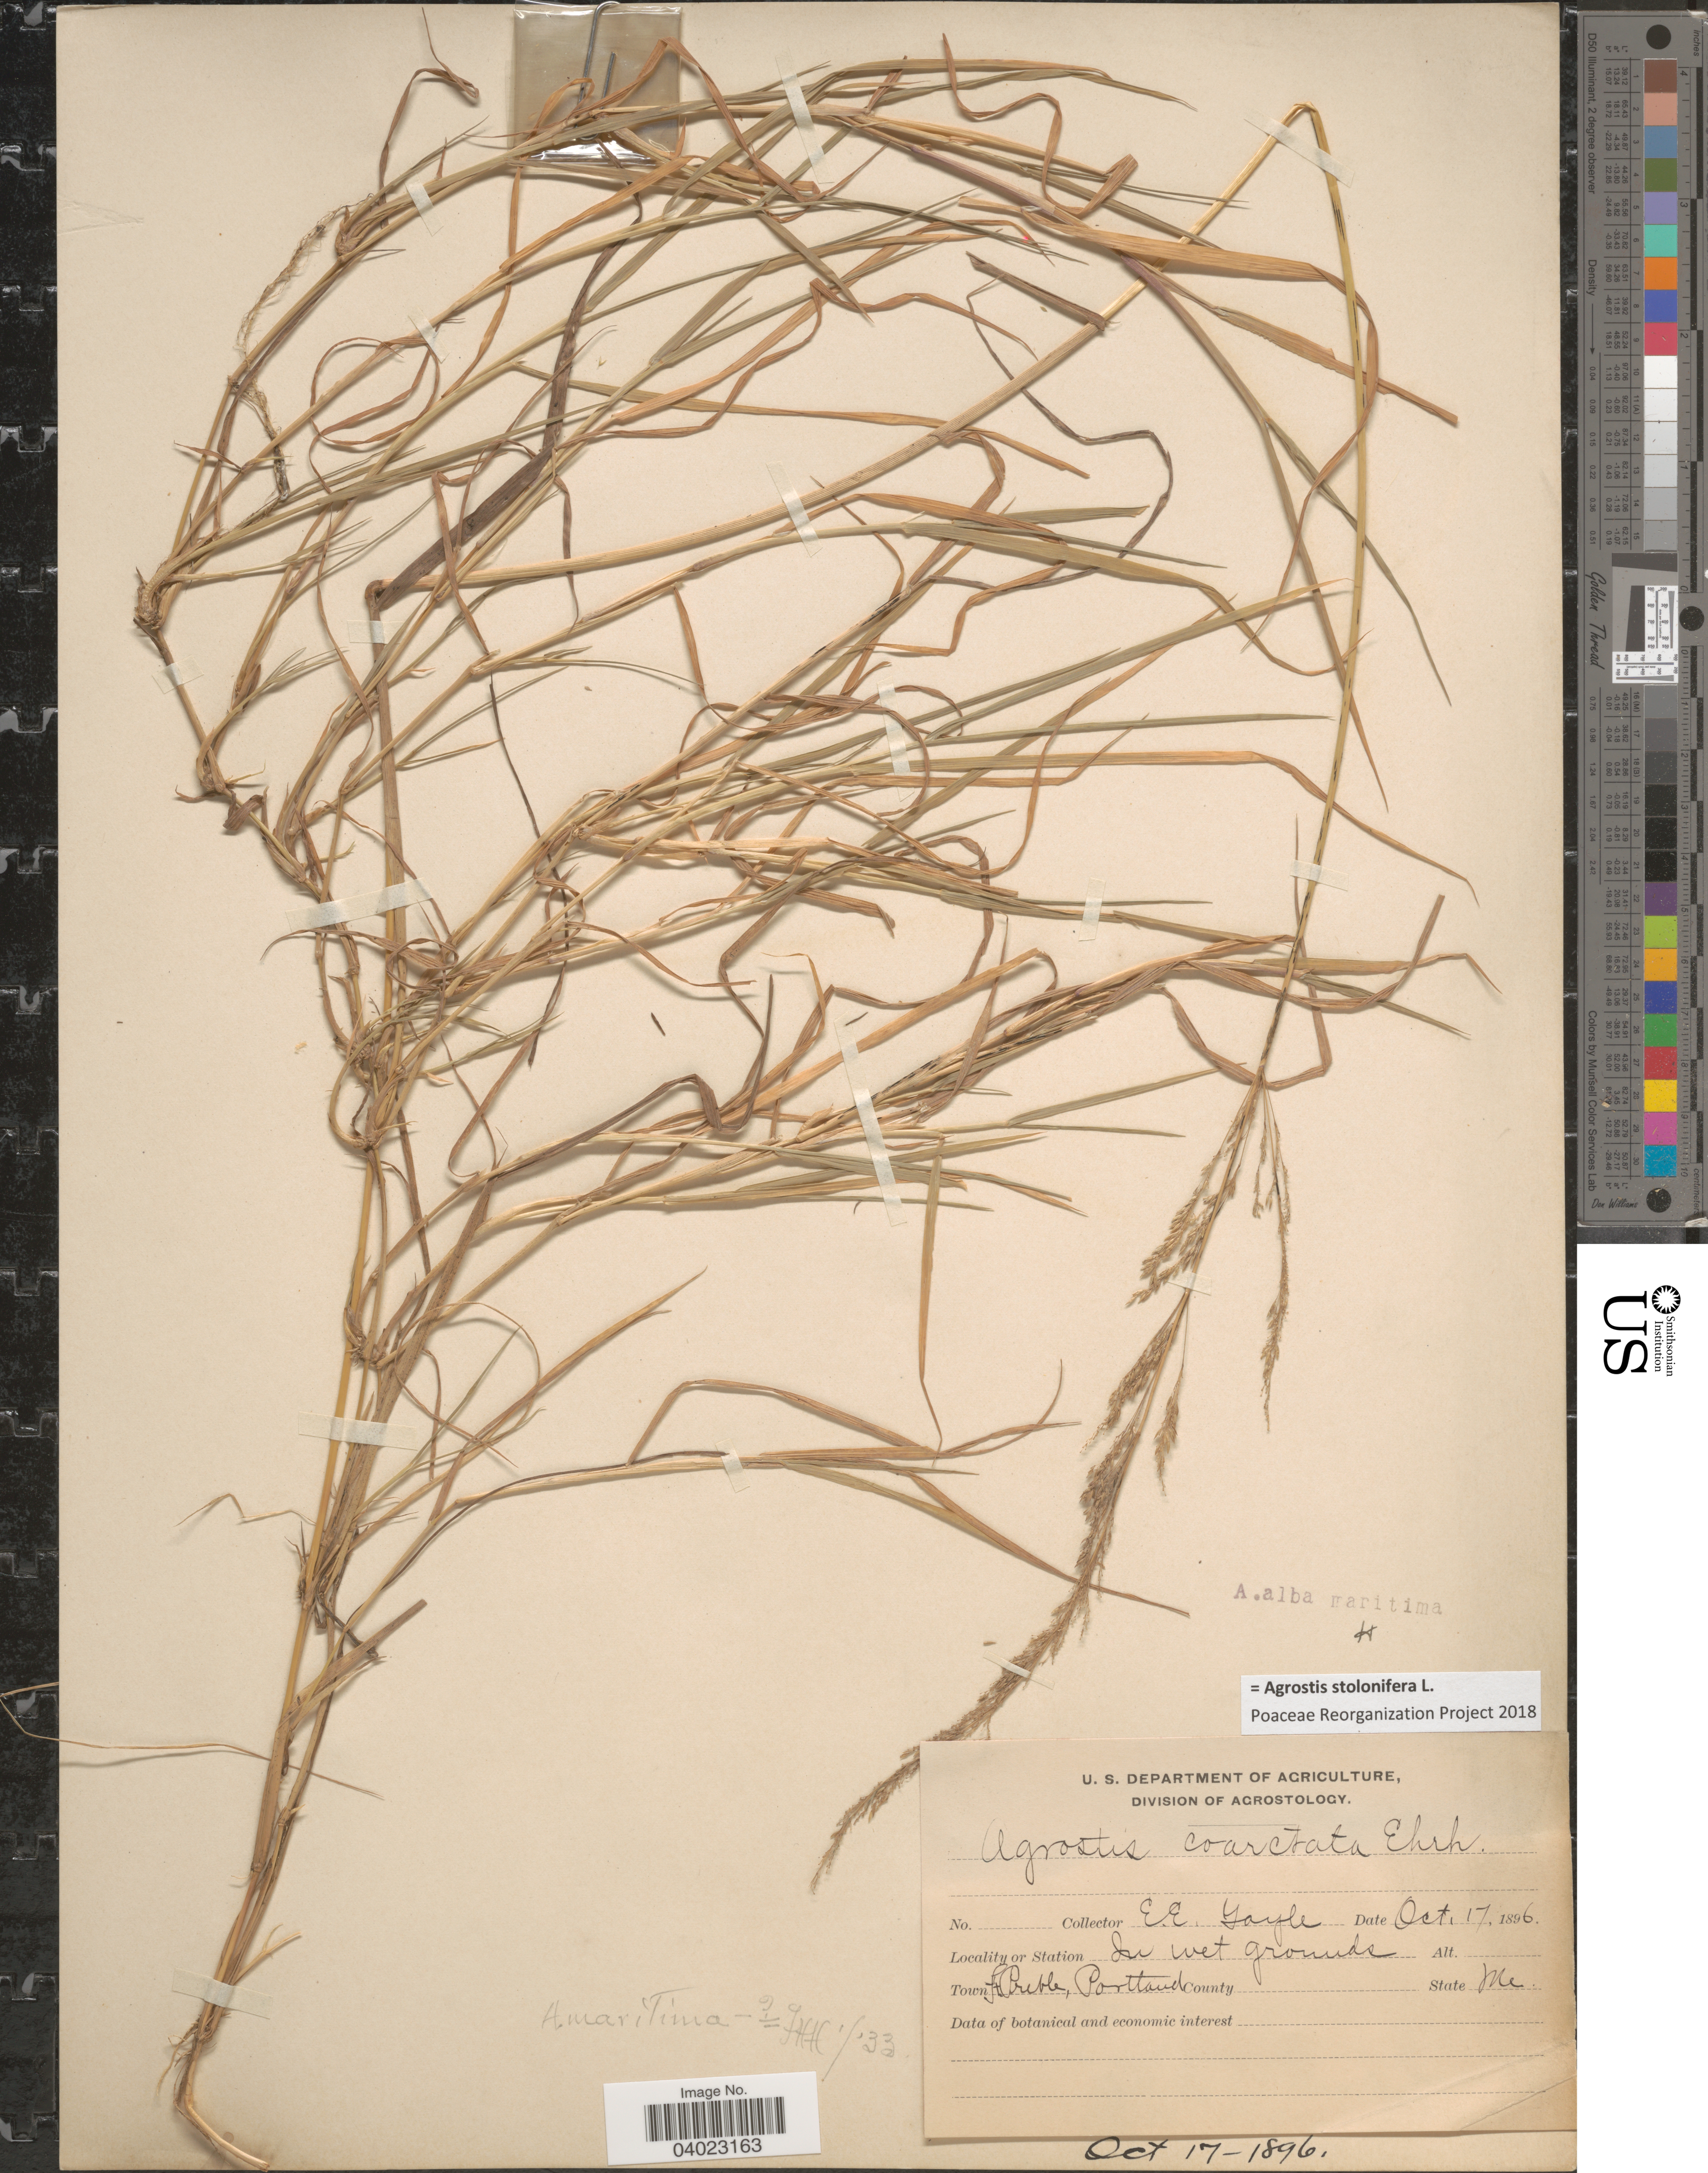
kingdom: Plantae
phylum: Tracheophyta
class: Liliopsida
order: Poales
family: Poaceae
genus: Agrostis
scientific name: Agrostis stolonifera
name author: L.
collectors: E. Gayle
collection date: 1896-10-17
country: United States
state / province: Maine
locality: Station In wet grounds. Town Ft. Preble, Portland.